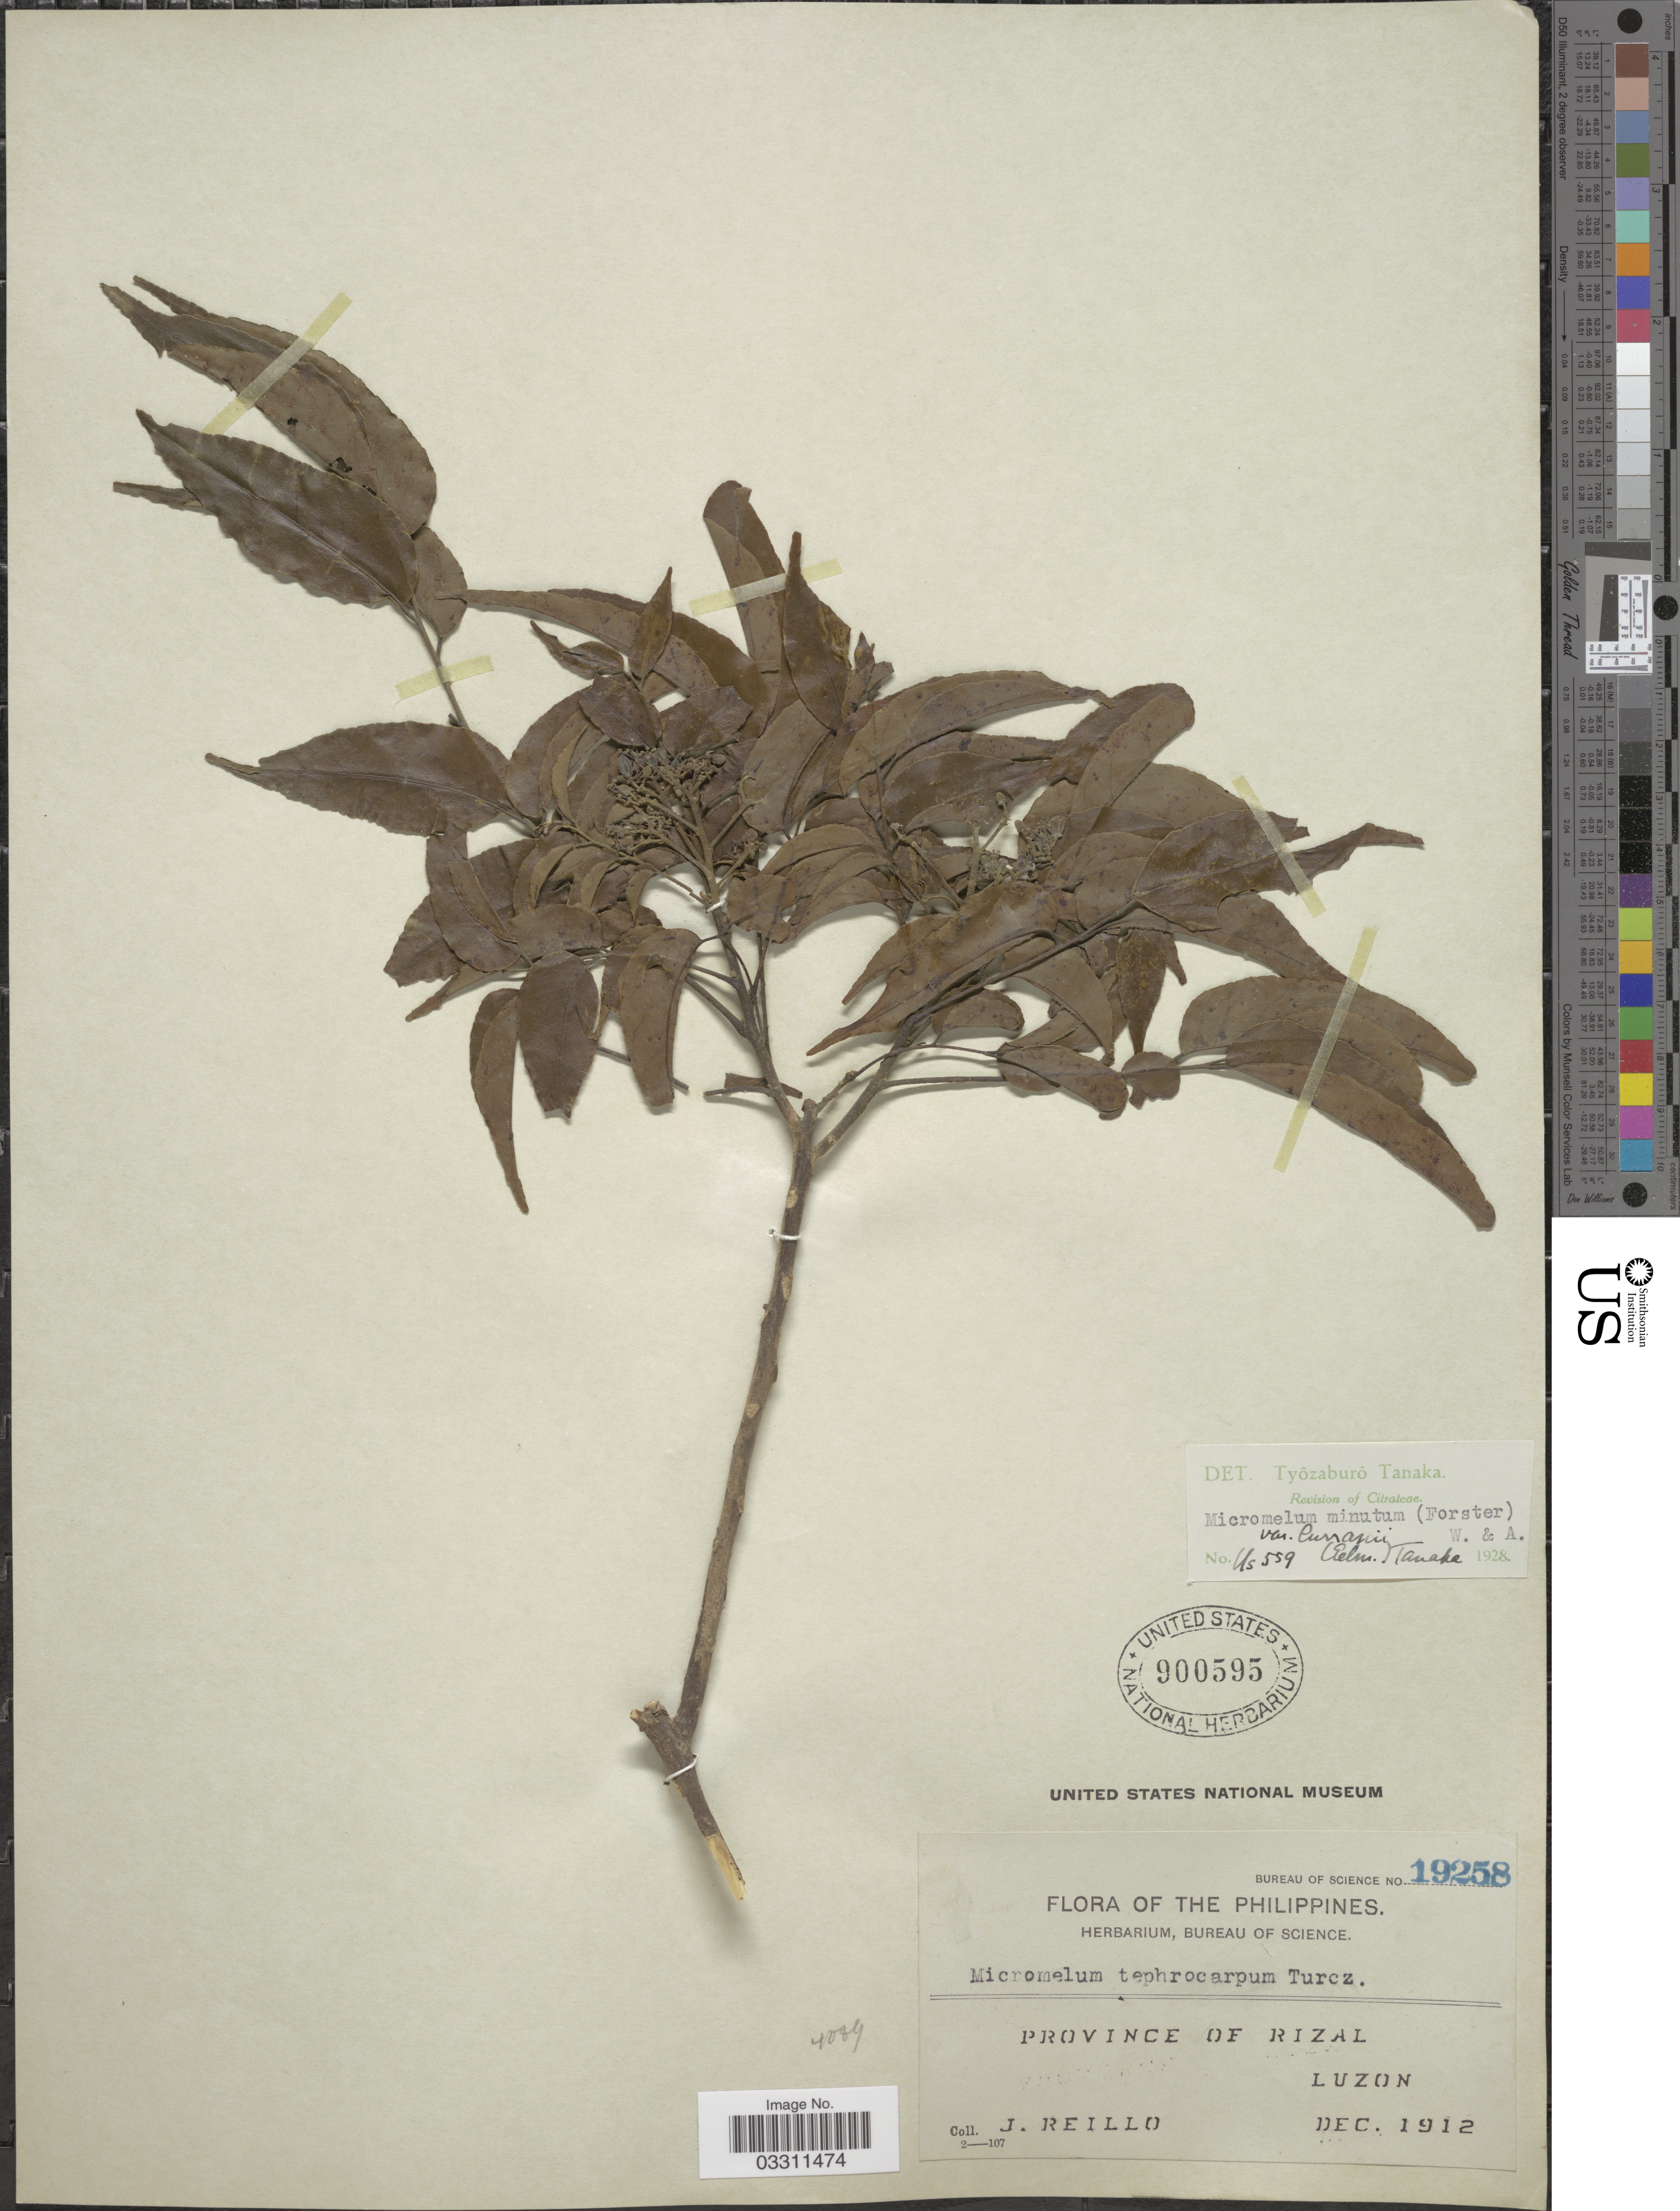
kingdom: Plantae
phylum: Tracheophyta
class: Magnoliopsida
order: Sapindales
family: Rutaceae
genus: Micromelum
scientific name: Micromelum minutum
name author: (G. Forst.) Wight & Arn.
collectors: J. Reillo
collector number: Bureau of Science 19258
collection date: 1912-12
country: Philippines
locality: Province of Rizal, Luzon.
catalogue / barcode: US 900595